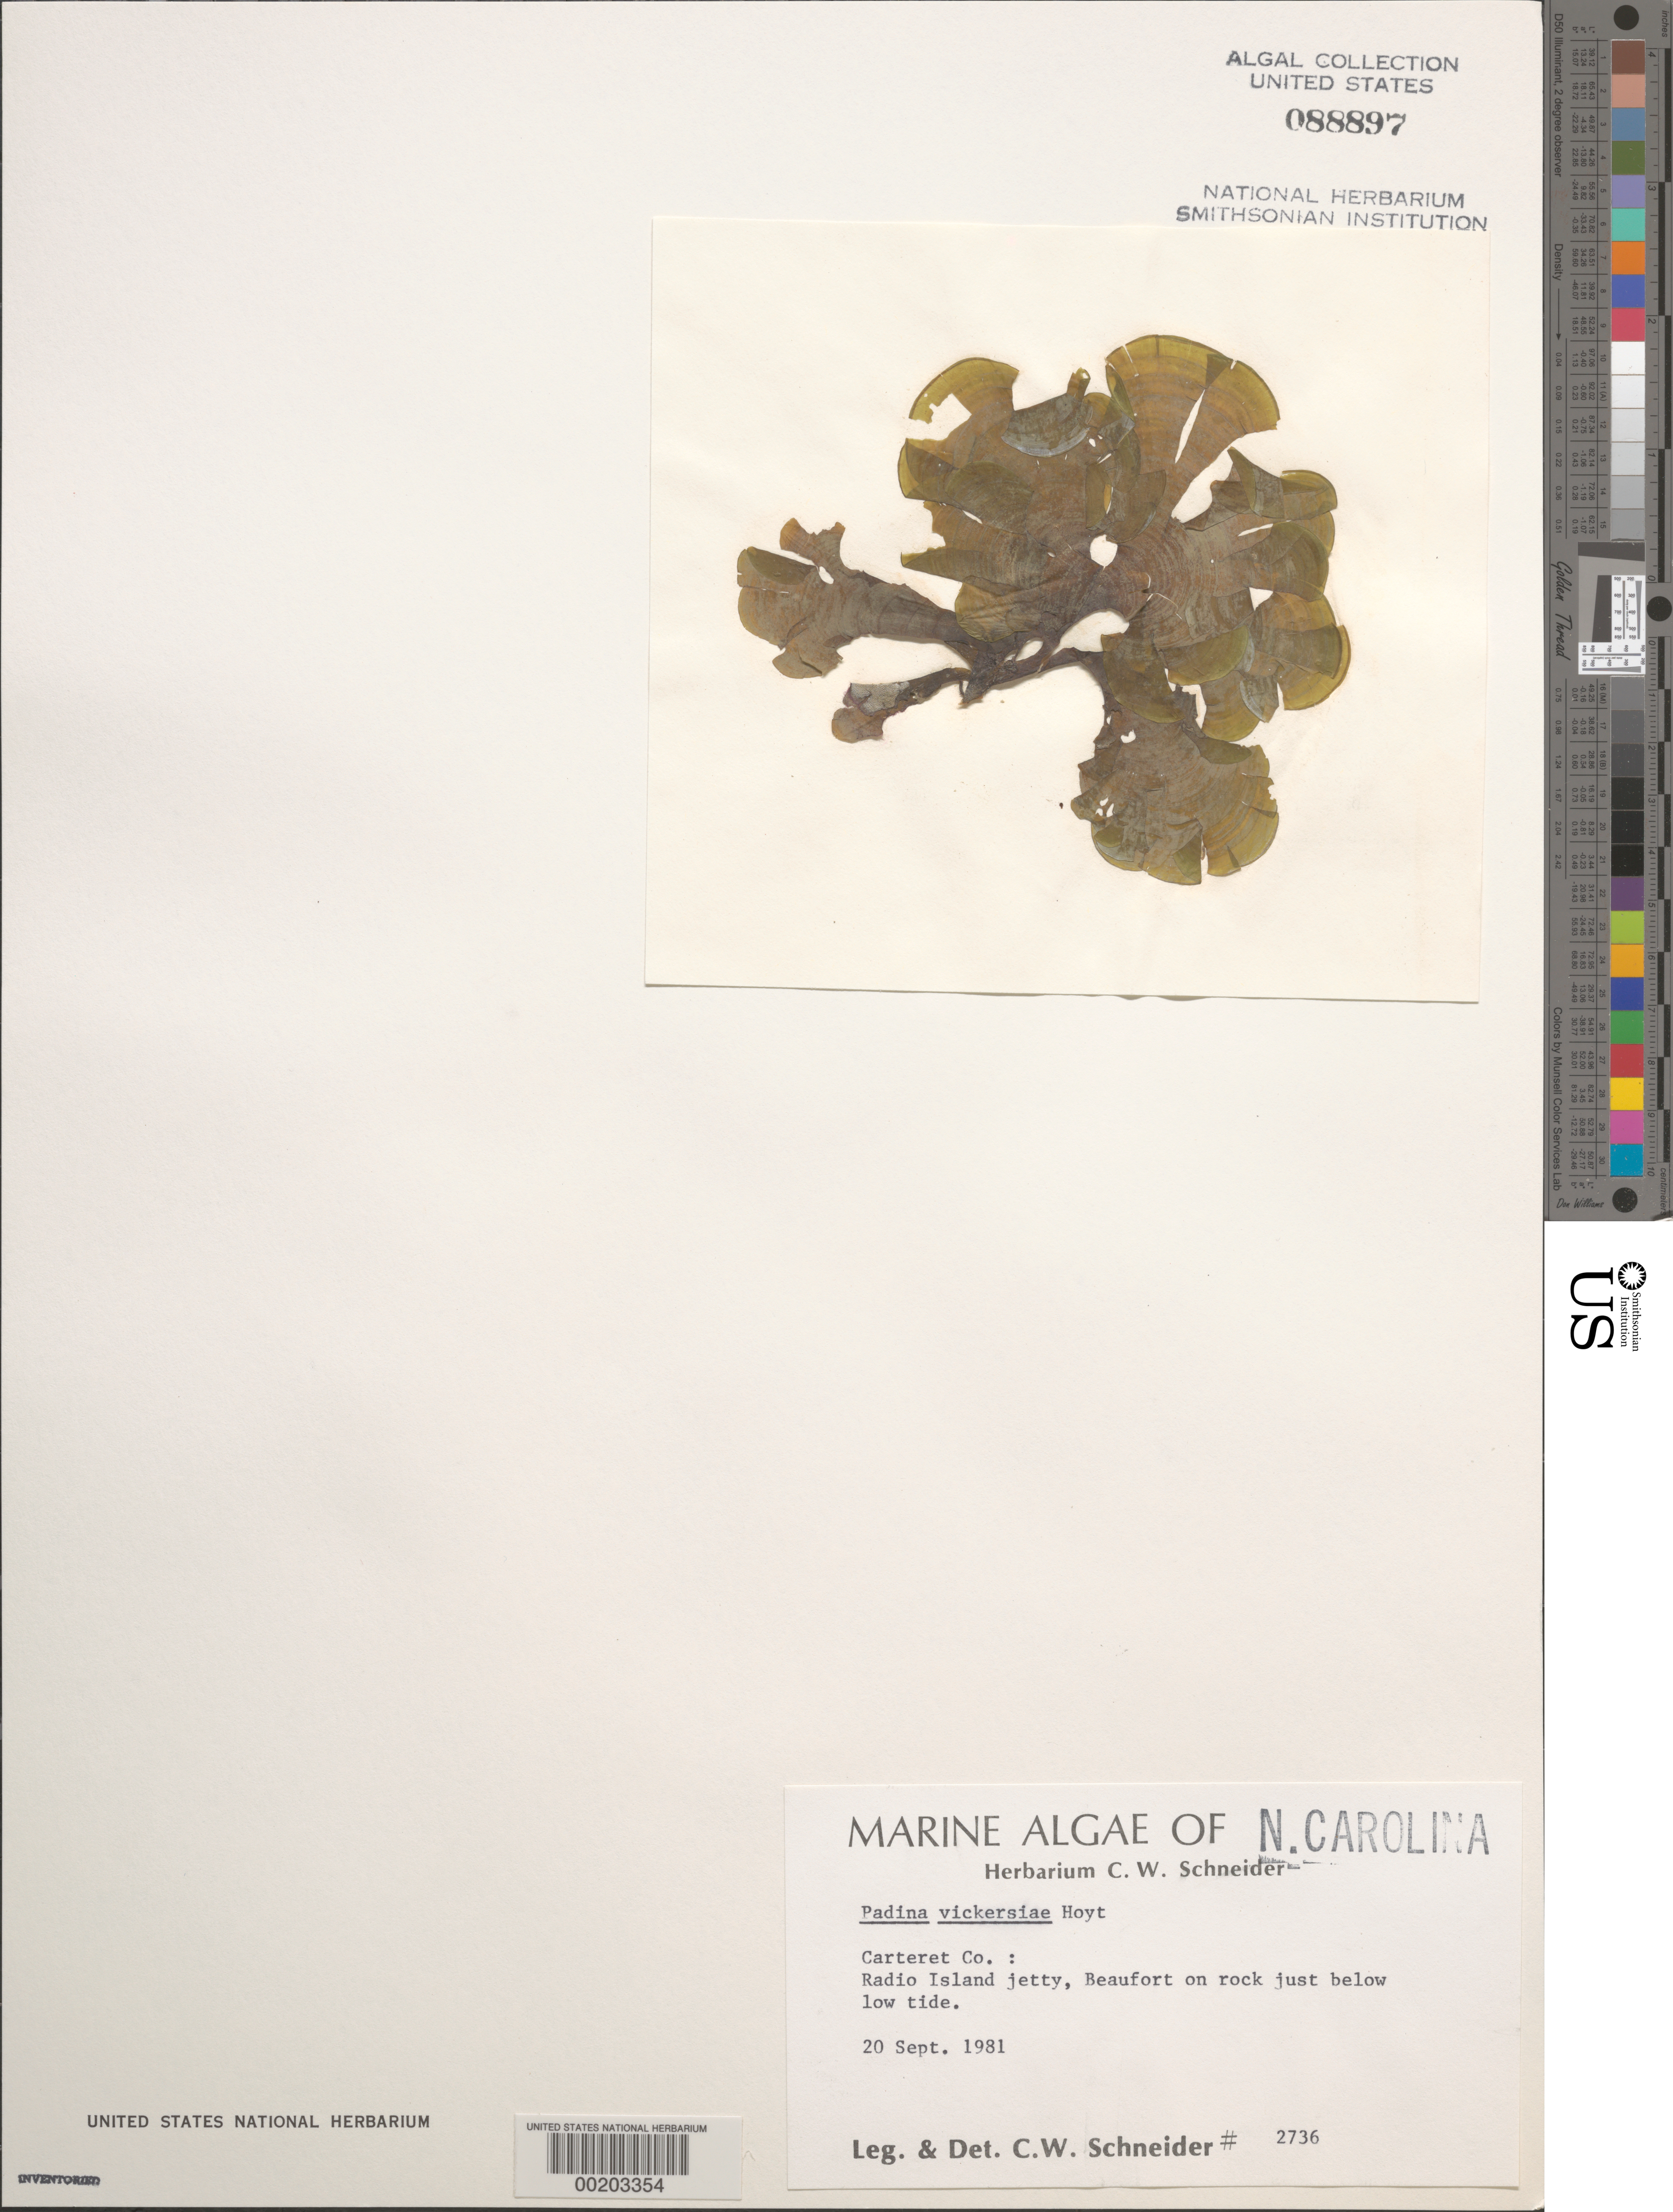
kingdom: Chromista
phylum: Ochrophyta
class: Phaeophyceae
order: Dictyotales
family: Dictyotaceae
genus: Padina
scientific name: Padina gymnospora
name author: (Kütz.) O.G. Sond.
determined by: Algae name updating Project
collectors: C. W. Schneider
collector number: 2736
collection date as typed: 20 Sep 1981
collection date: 1981-09-20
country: United States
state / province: North Carolina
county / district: Carteret County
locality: Beaufort, Radio Island jetty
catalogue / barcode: US 88897